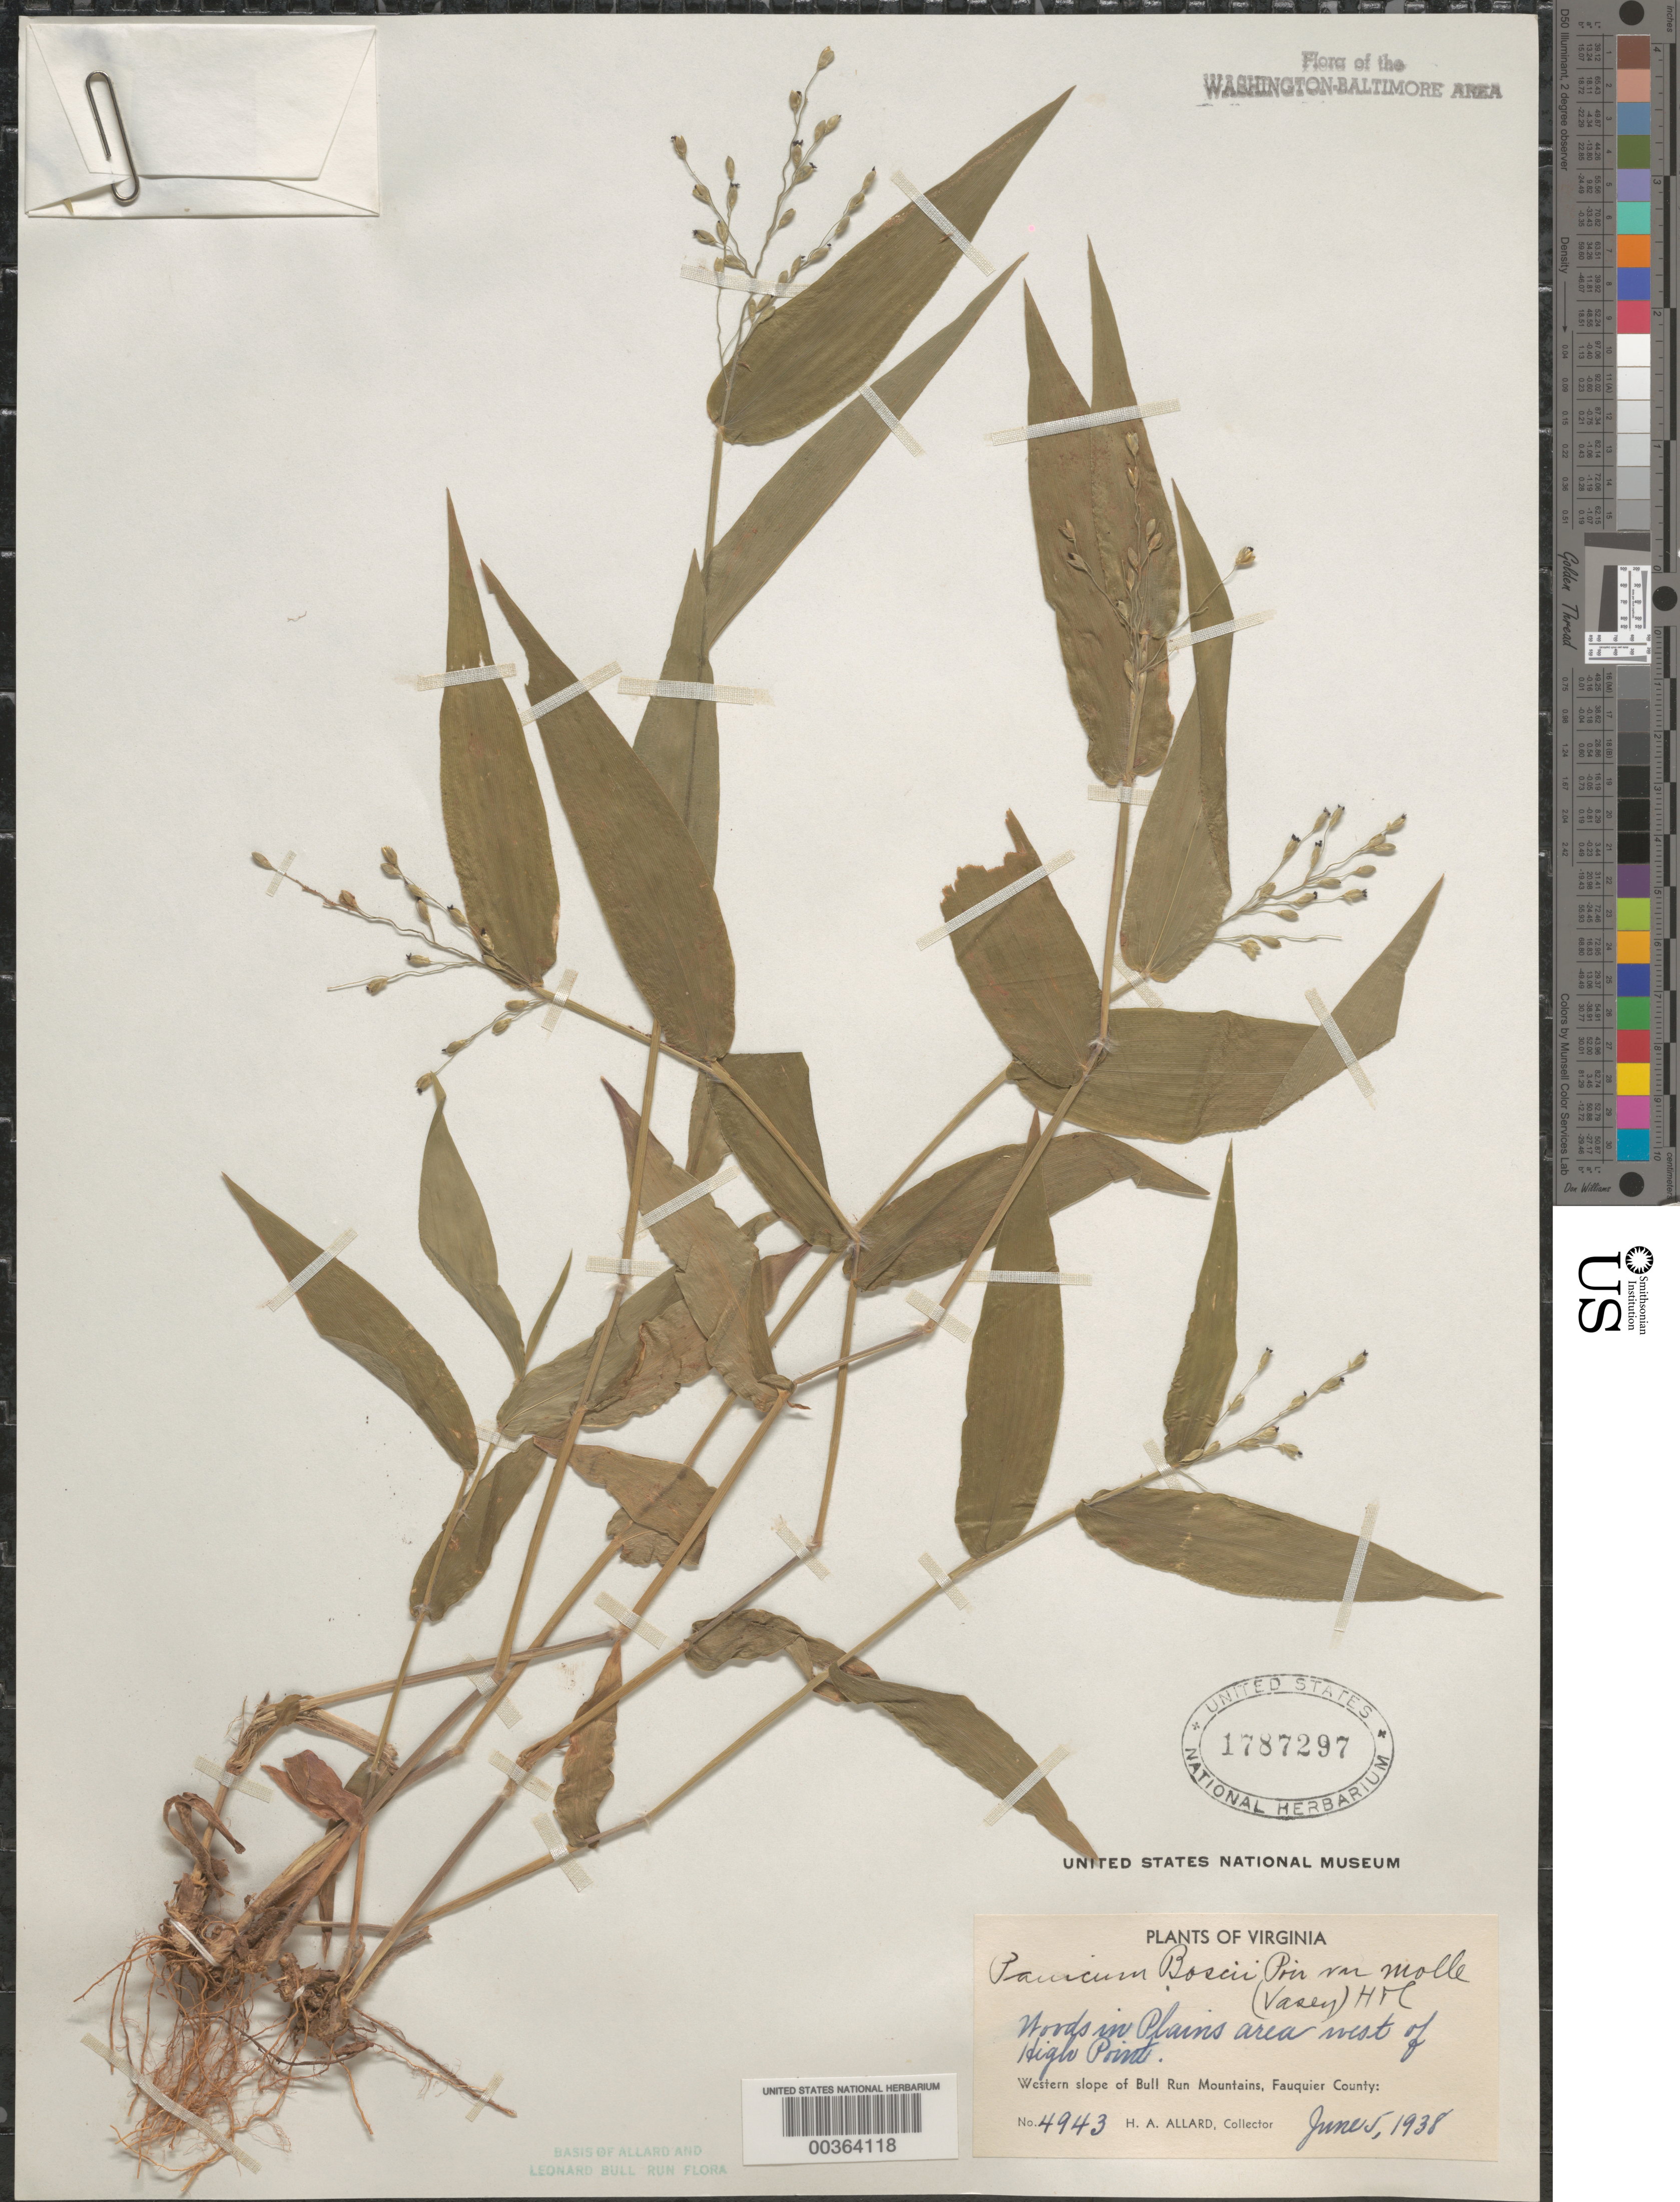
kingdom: Plantae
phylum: Tracheophyta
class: Liliopsida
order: Poales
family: Poaceae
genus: Dichanthelium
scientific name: Dichanthelium boscii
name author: (Poir.) Gould & C.A. Clark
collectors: H. A. Allard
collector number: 4943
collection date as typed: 05 Jun 1938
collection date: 1938-06-05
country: United States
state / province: Virginia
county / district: Fauquier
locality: West of High Point Bull Run Mts.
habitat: Woods in plains area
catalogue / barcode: US 1787297